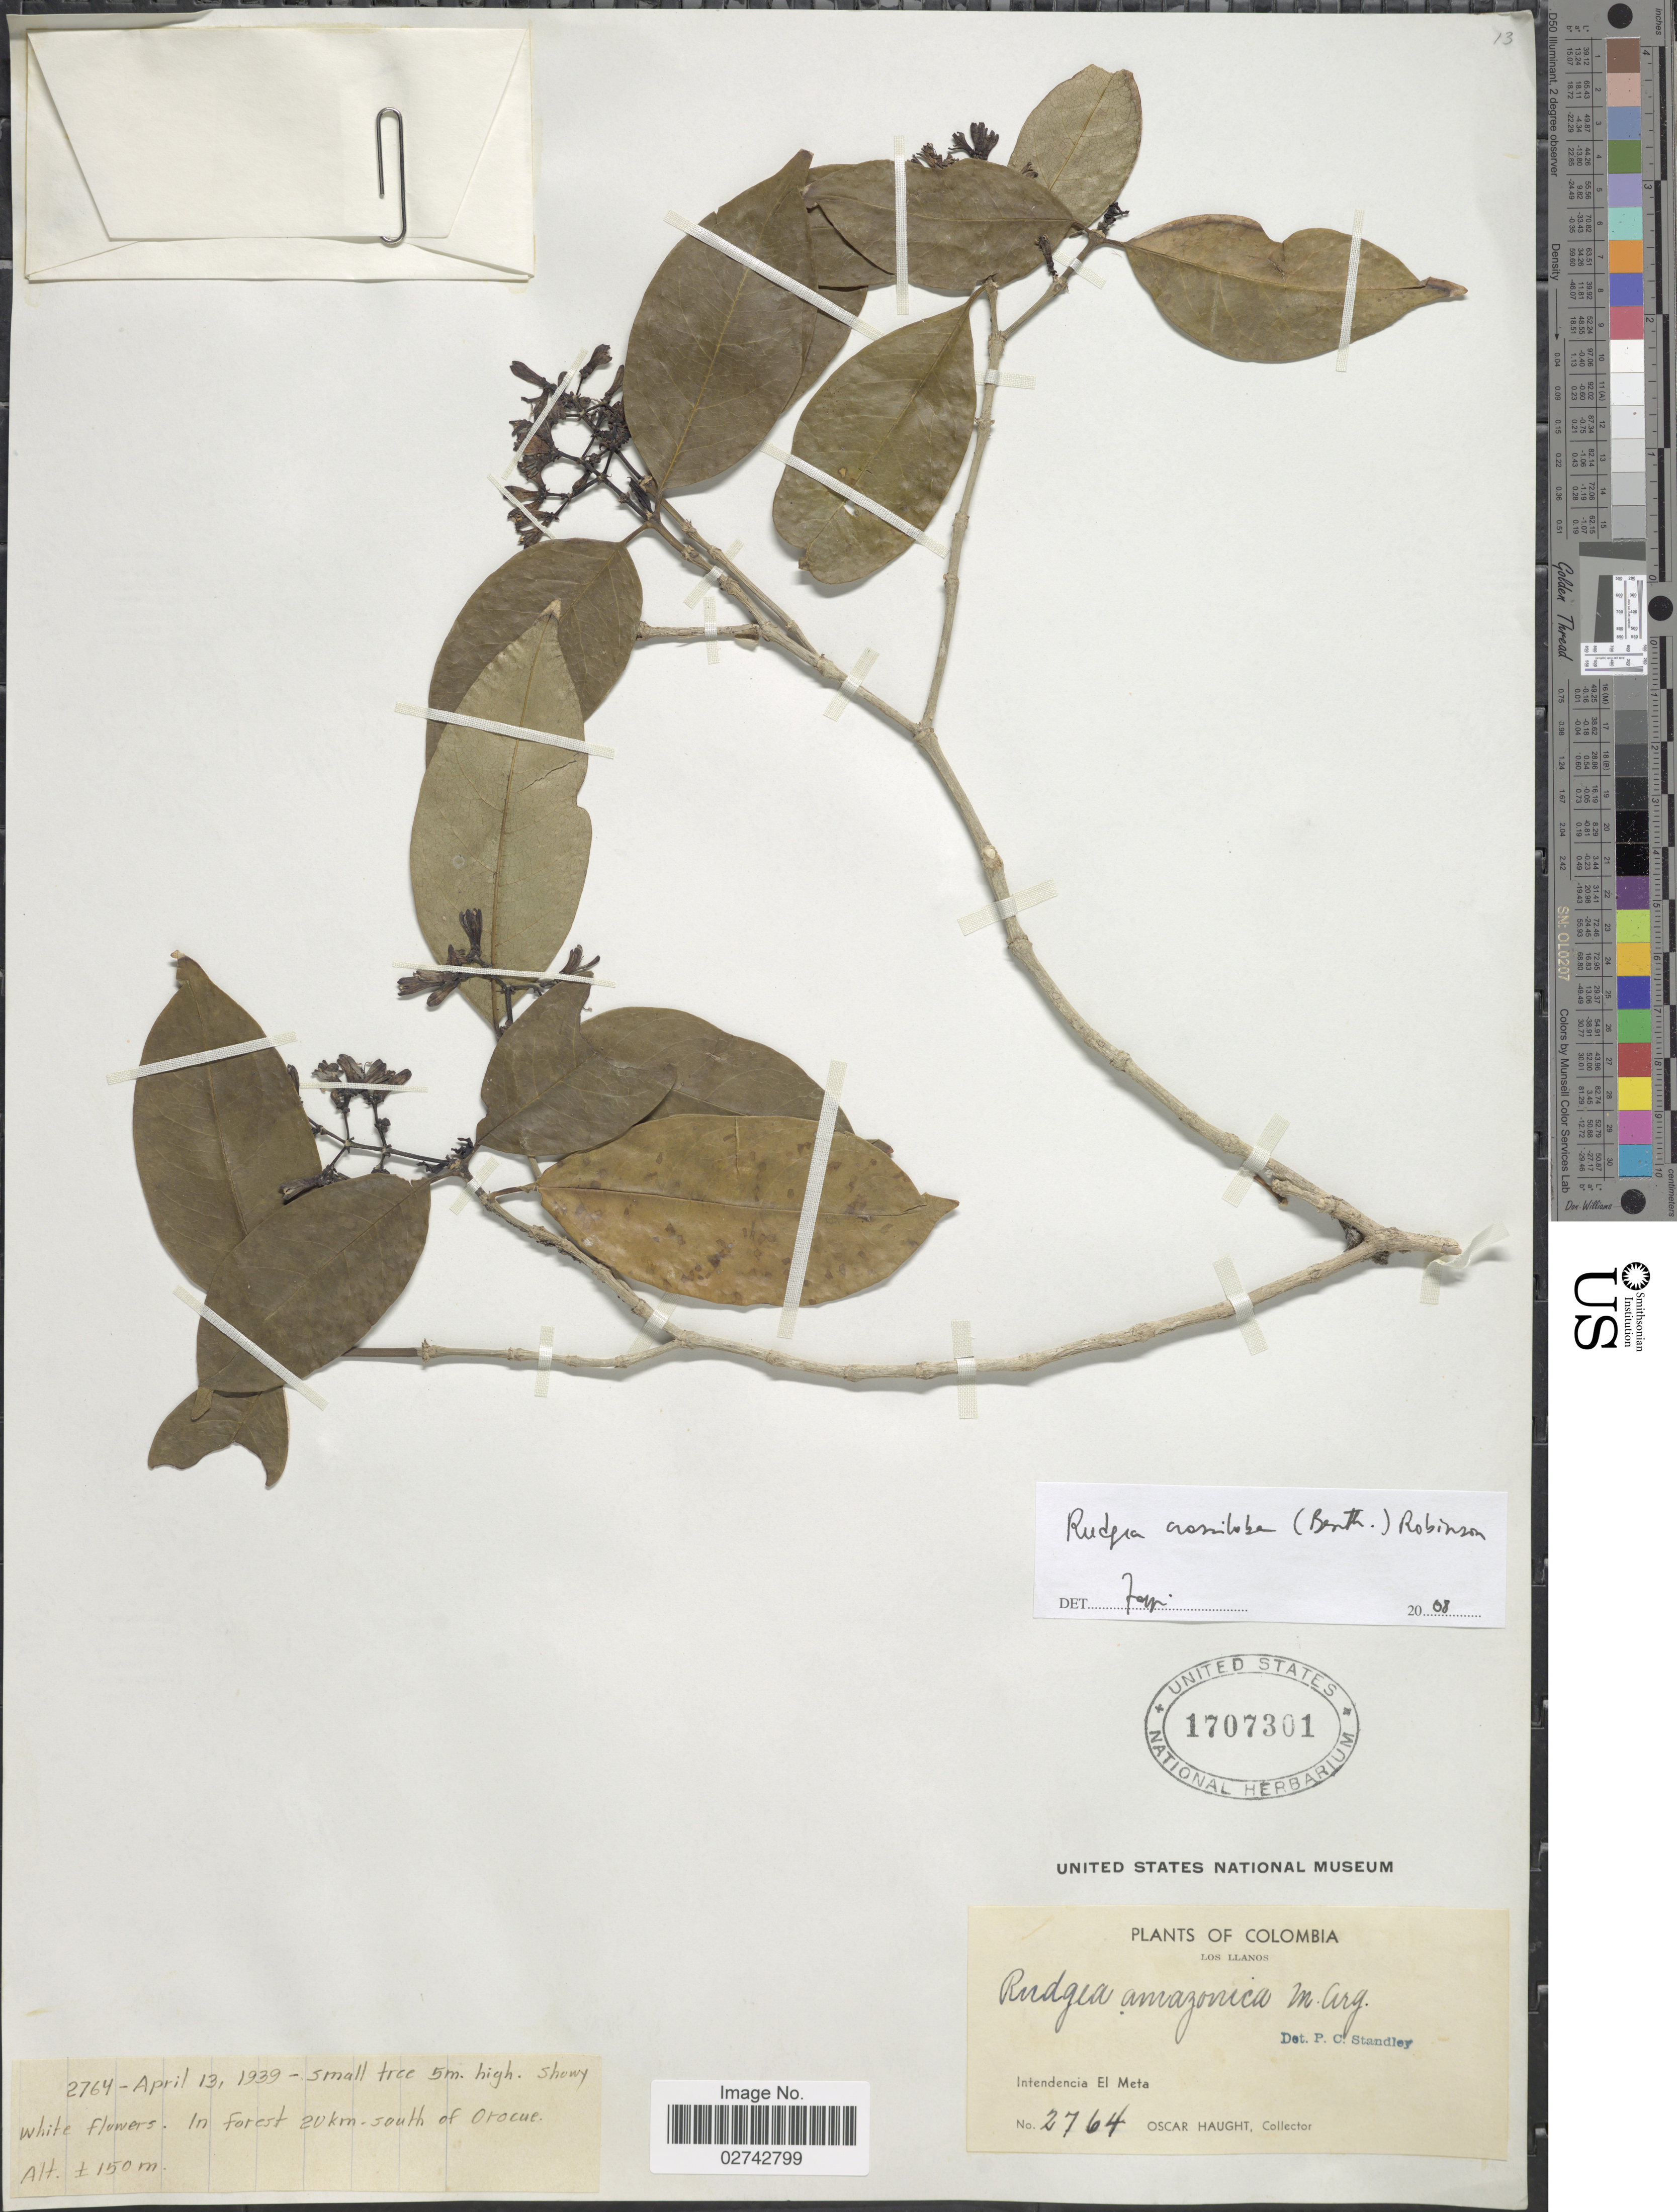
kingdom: Plantae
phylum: Tracheophyta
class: Magnoliopsida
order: Gentianales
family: Rubiaceae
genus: Rudgea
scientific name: Rudgea crassiloba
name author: (Benth.) B.L. Rob.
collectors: O. Haught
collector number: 2764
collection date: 1939-04-13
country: Colombia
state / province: Meta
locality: Los Llanos, 20 km south of Orocue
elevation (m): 150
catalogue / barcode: US 1707301